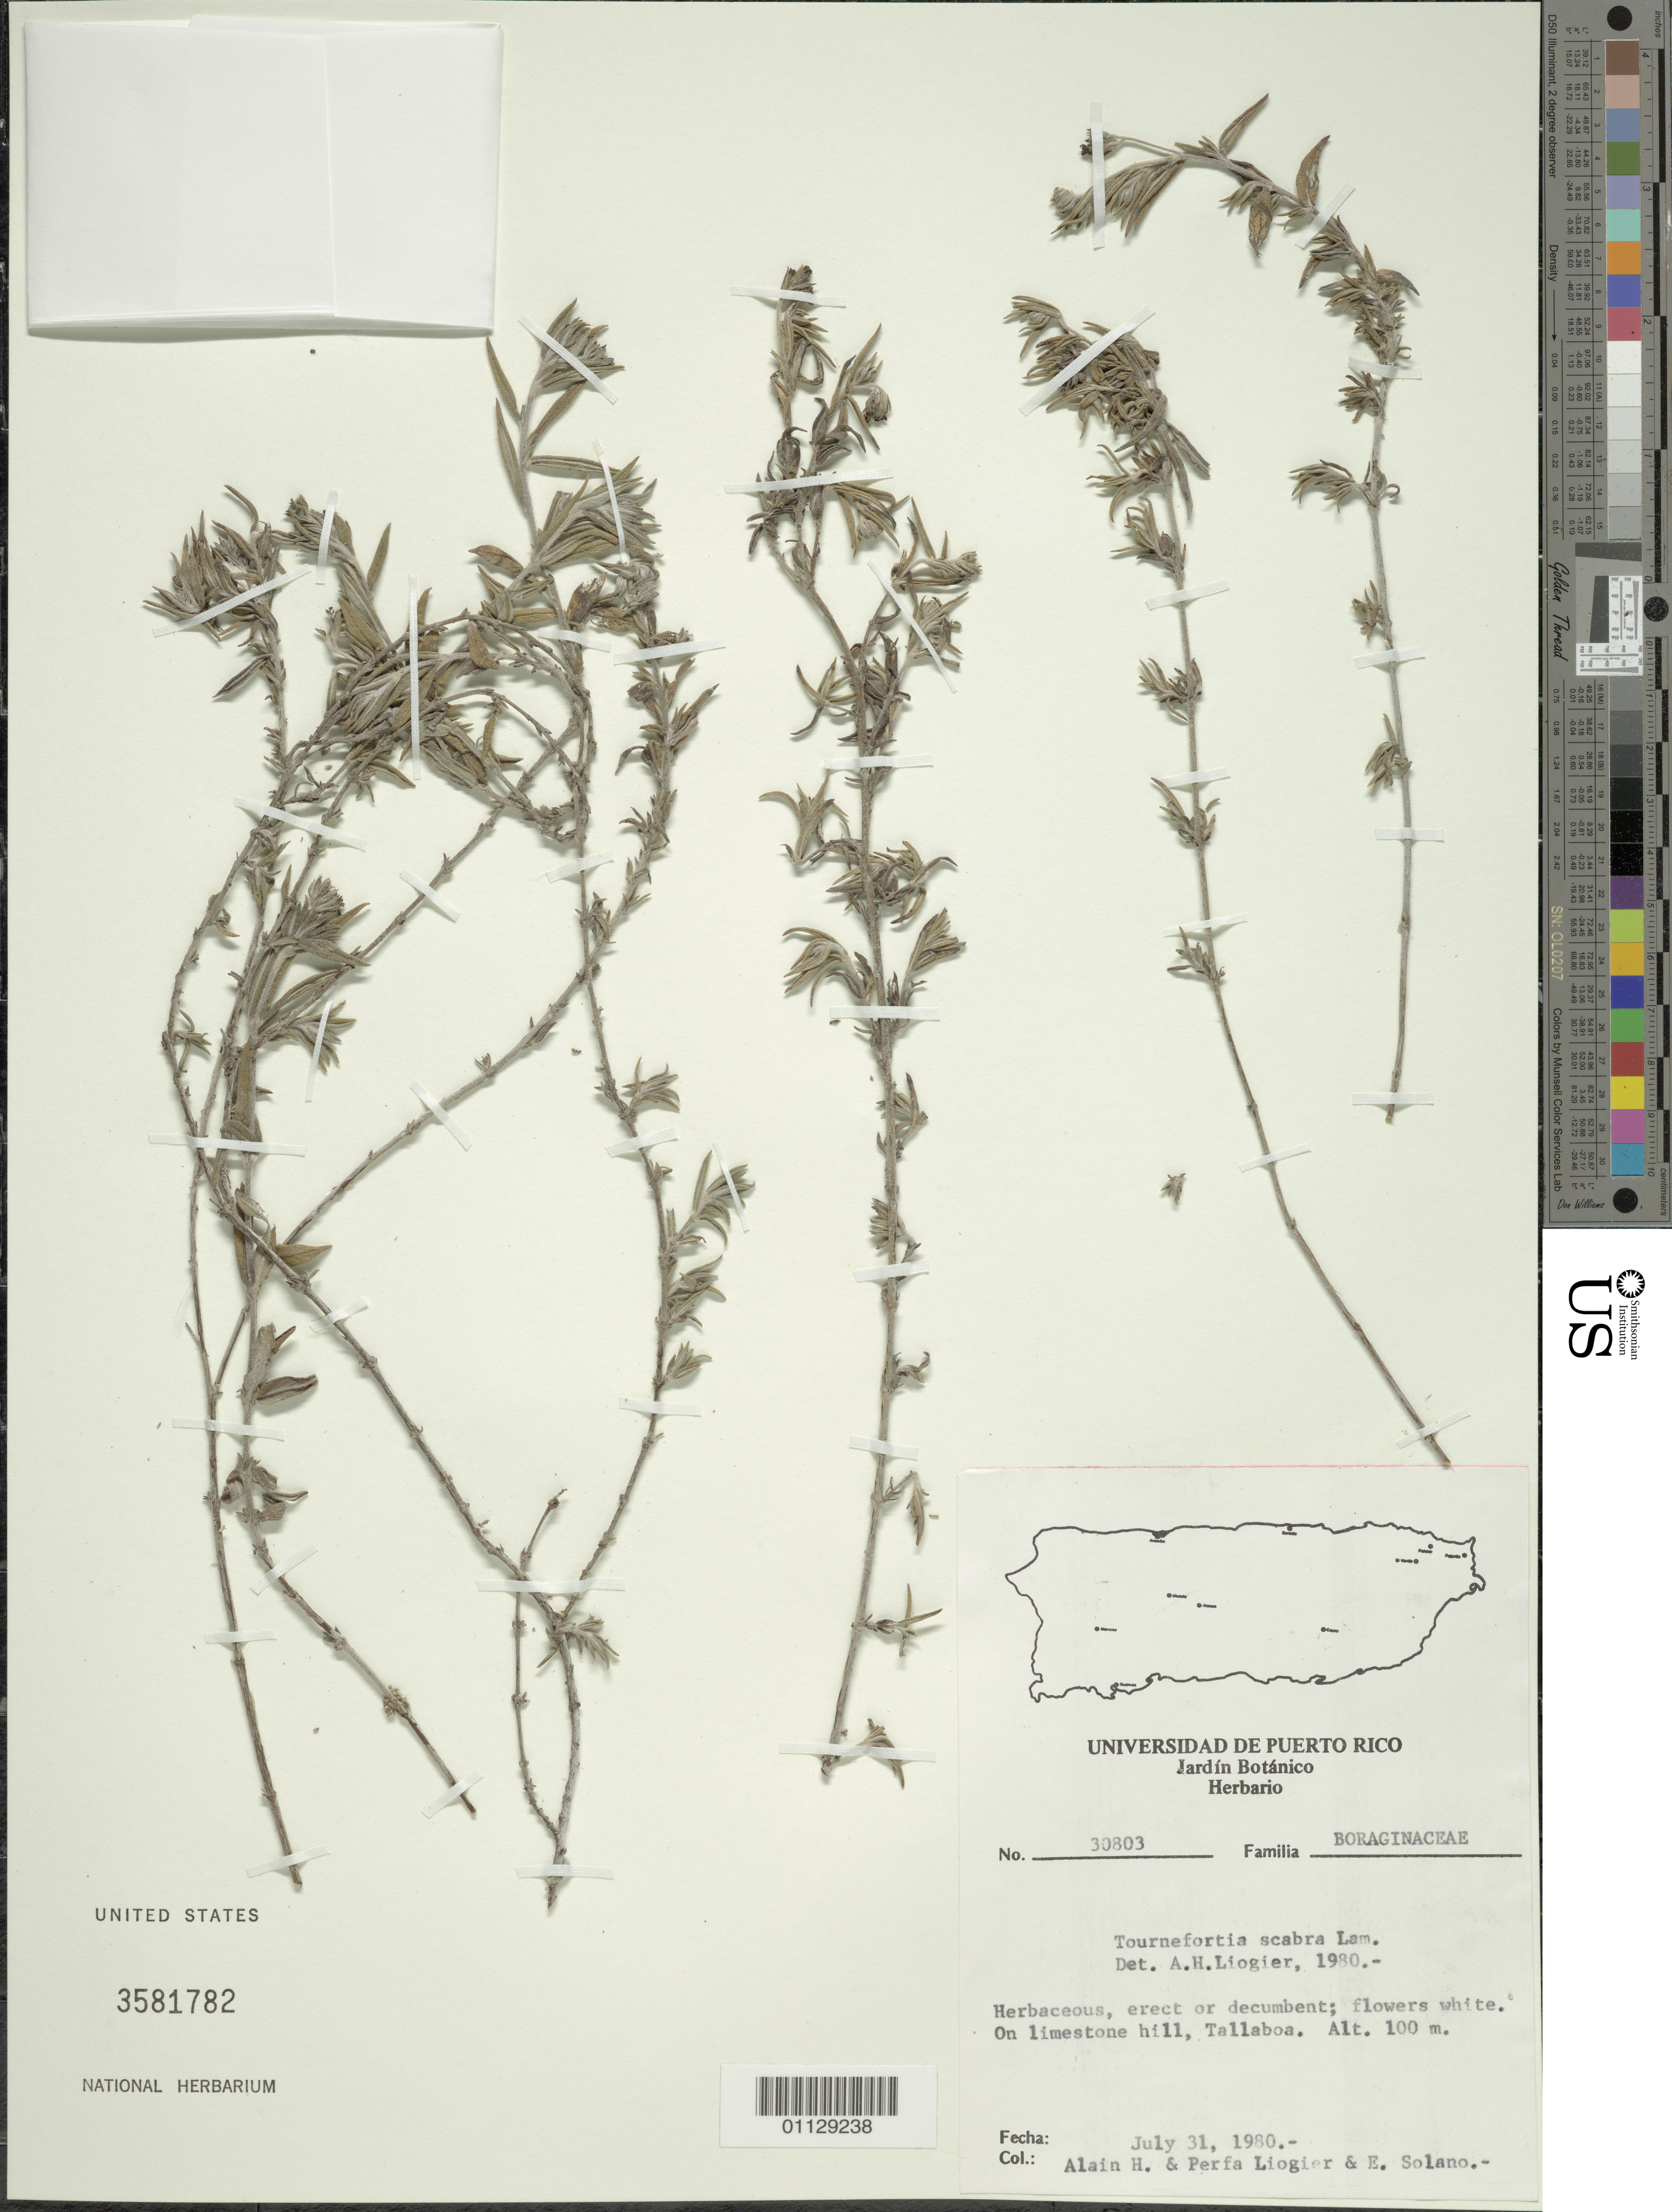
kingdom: Plantae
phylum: Tracheophyta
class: Magnoliopsida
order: Boraginales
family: Heliotropiaceae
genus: Tournefortia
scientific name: Tournefortia scabra var. scabra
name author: Lam.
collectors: A. H. Liogier, M. P. Liogier & J. Solano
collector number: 30803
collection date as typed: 31 Jul 1980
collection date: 1980-07-31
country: Puerto Rico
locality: Herbaceous.erect or decumbent; flowers white, on limestone hills, Tallaboa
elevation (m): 100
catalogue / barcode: US 3581782